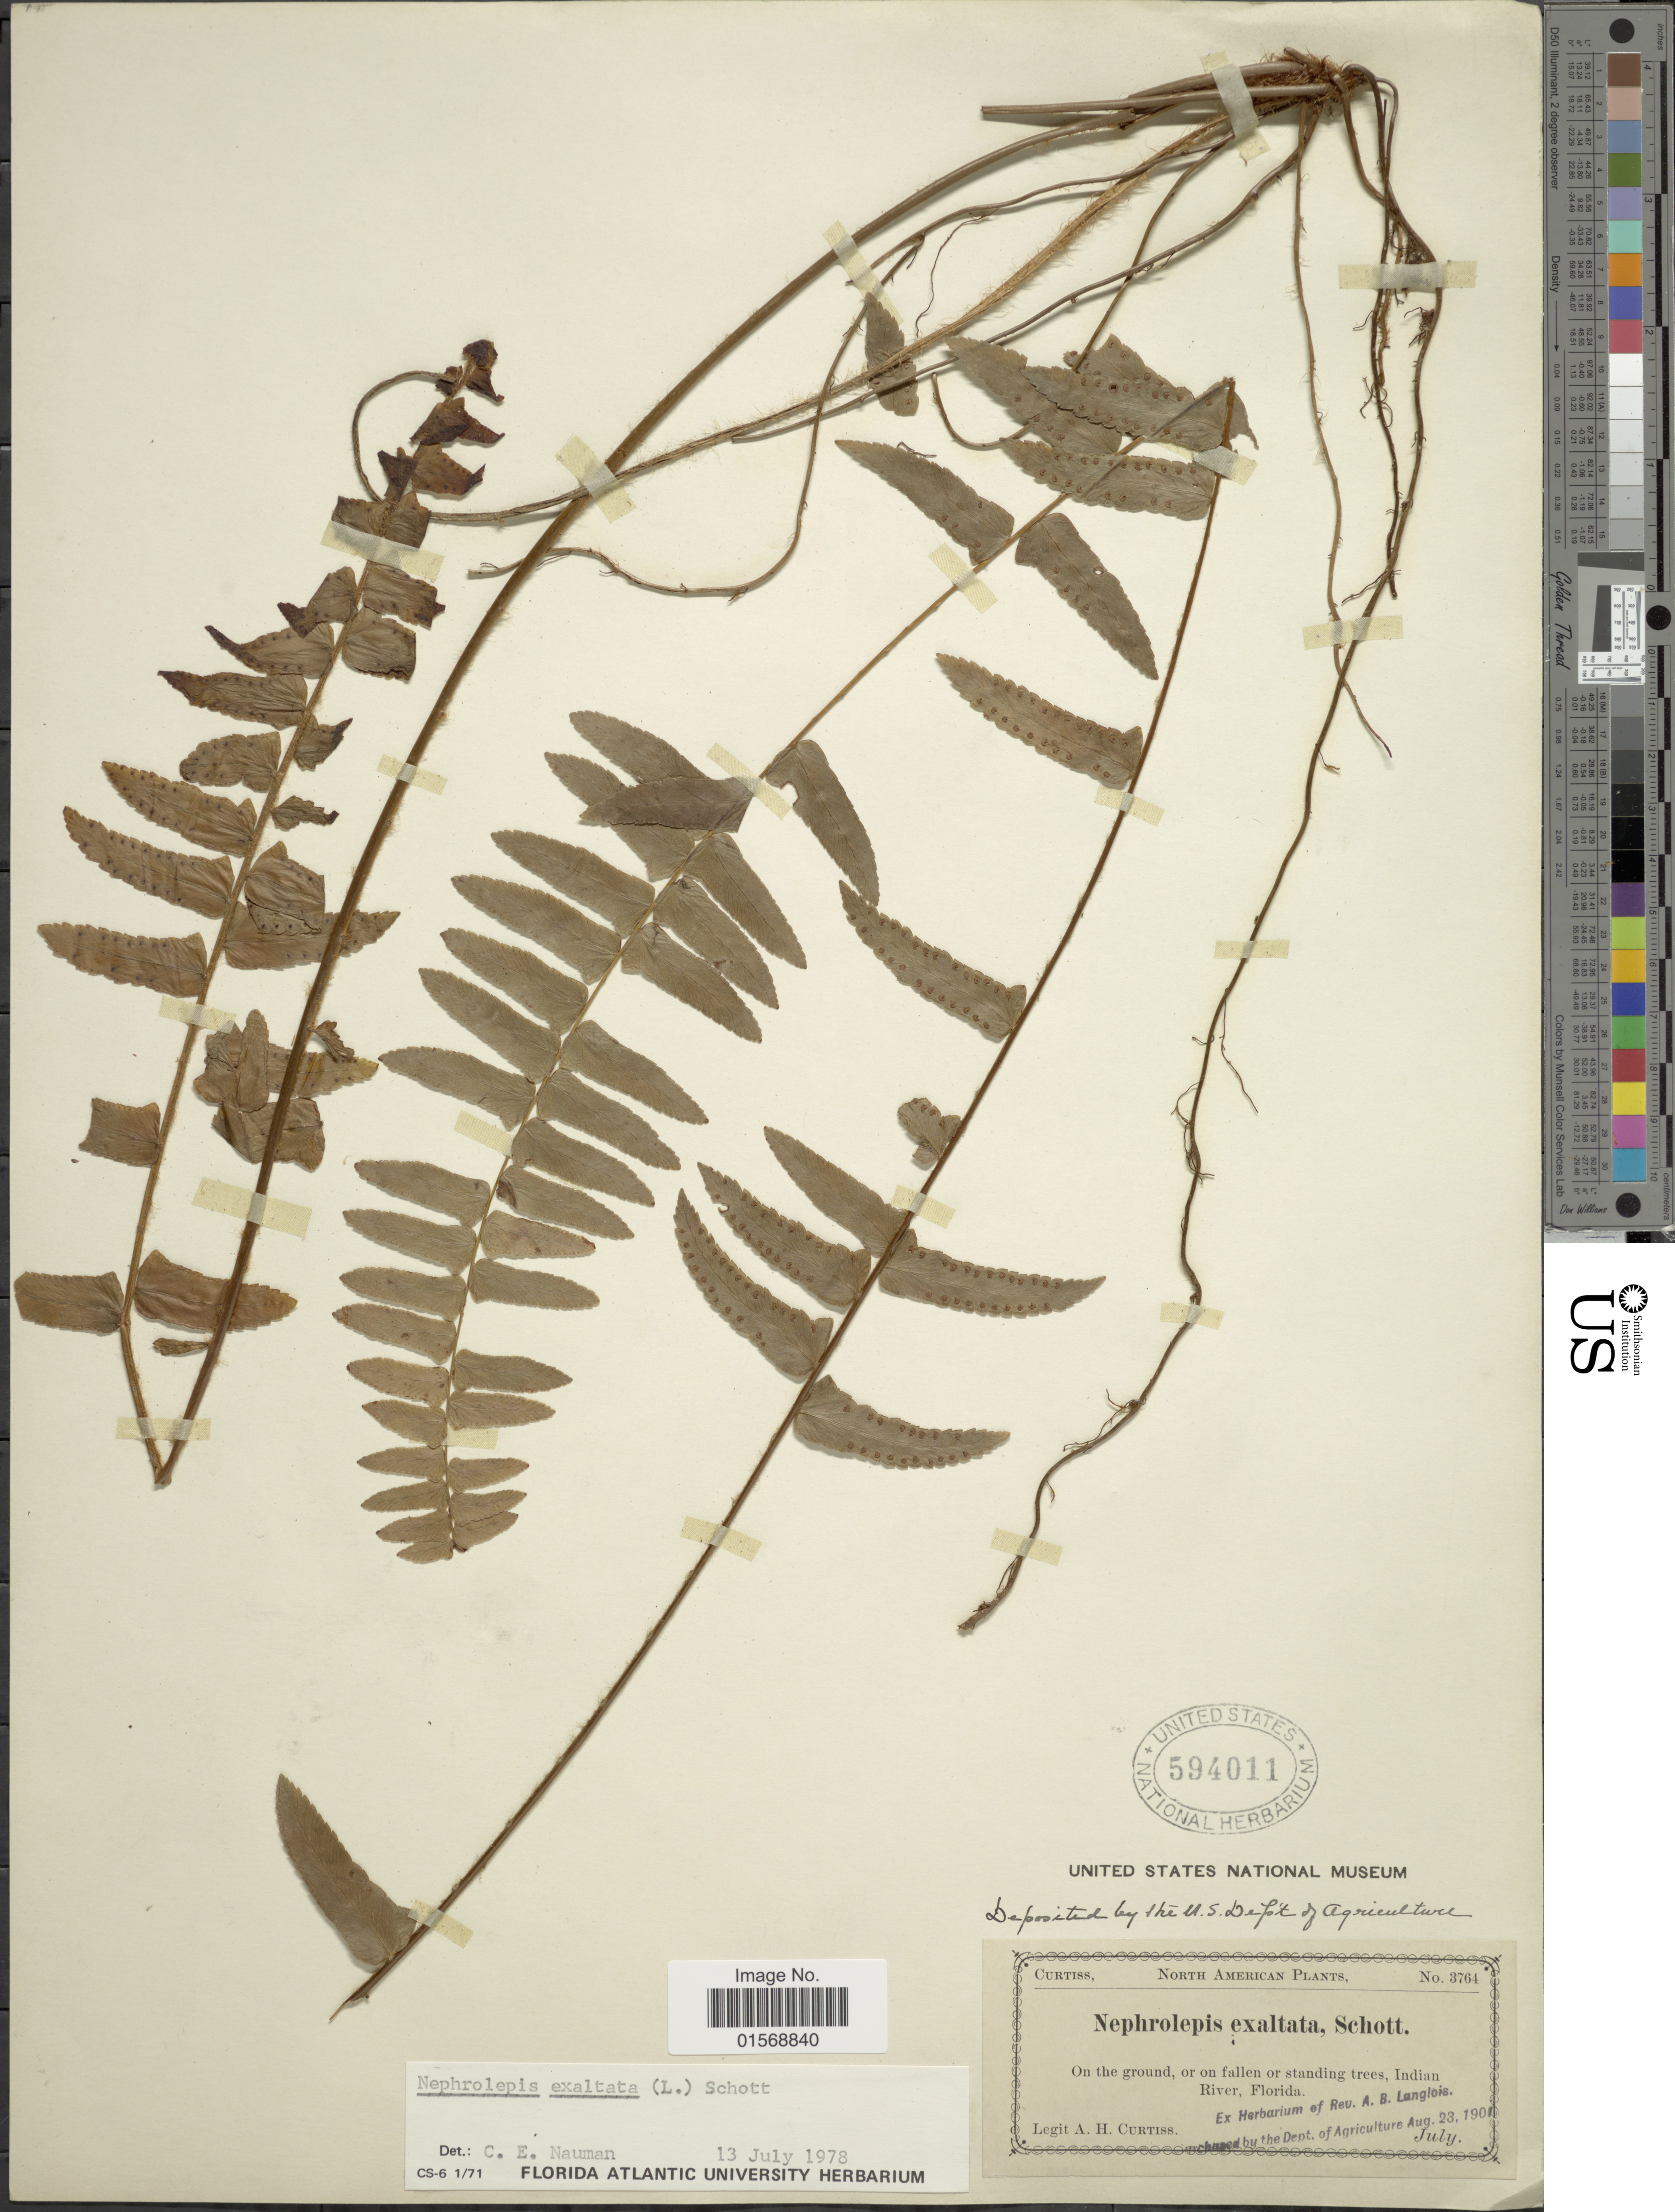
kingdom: Plantae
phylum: Tracheophyta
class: Polypodiopsida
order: Polypodiales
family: Nephrolepidaceae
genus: Nephrolepis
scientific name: Nephrolepis exaltata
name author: (L.) Schott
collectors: A. H. Curtiss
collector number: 3764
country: United States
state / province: Florida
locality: North American. On the ground, or standing trees, Indian River, Florida.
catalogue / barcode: US 594011